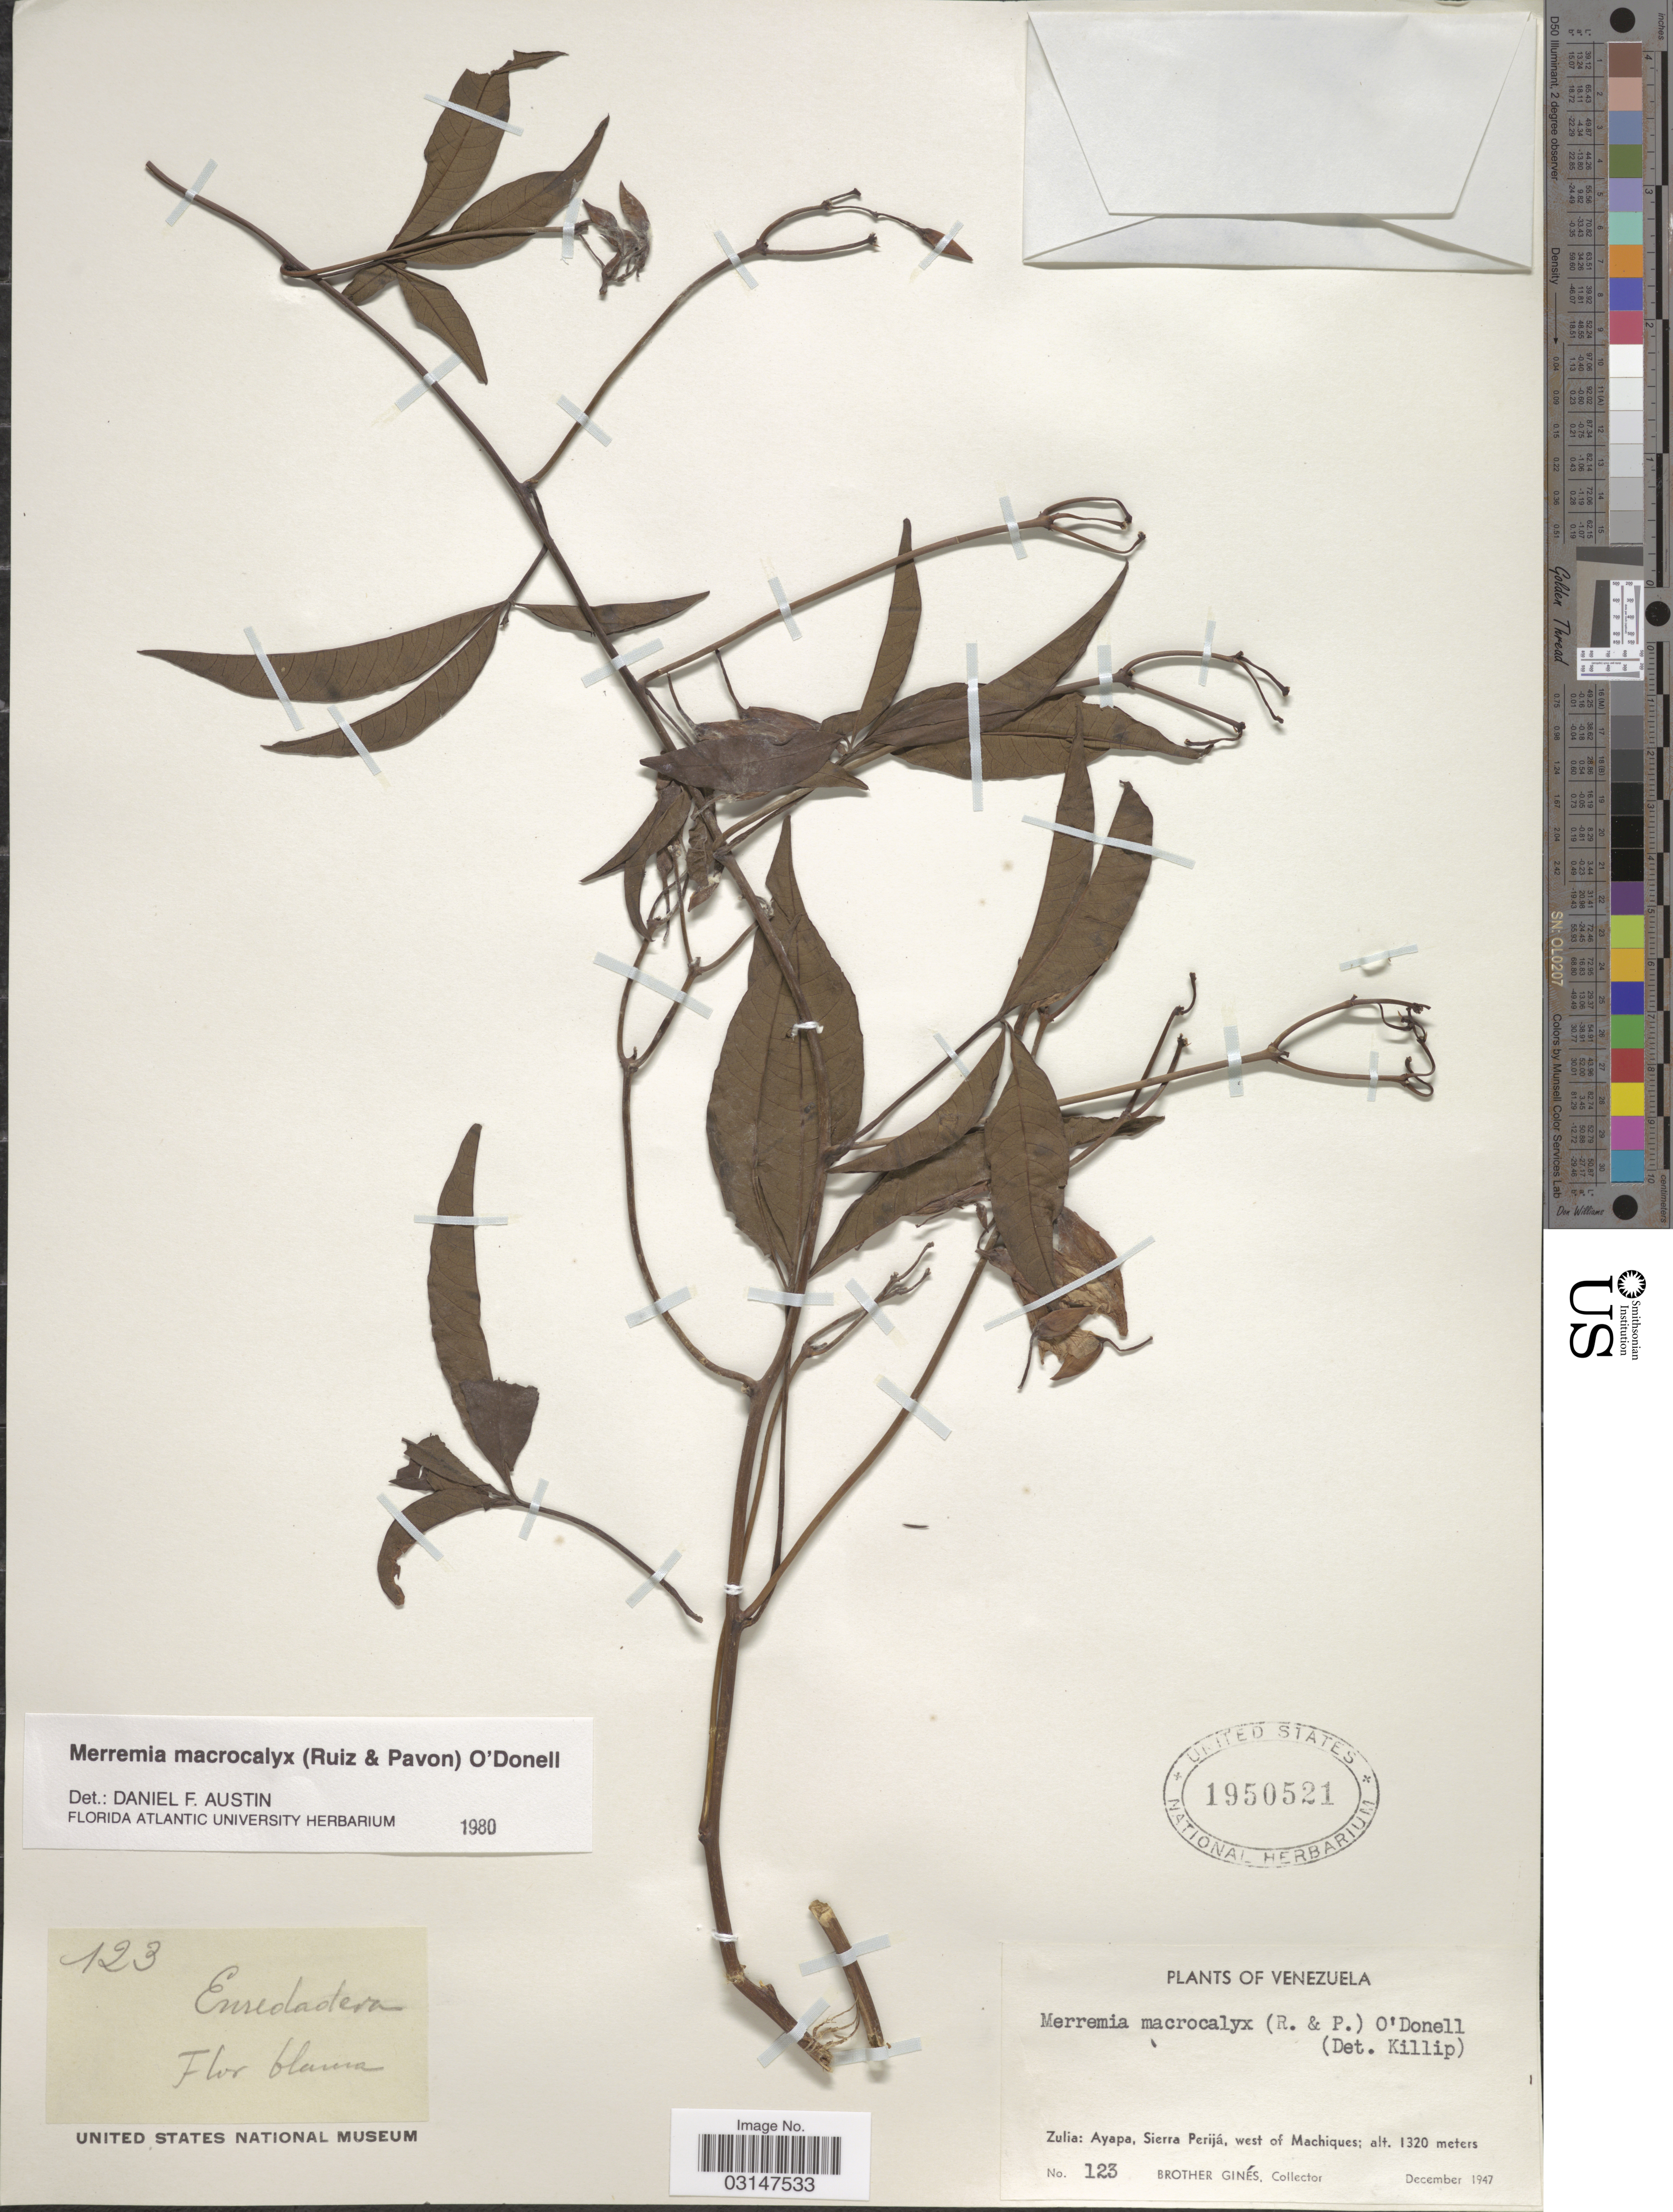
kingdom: Plantae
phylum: Tracheophyta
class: Magnoliopsida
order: Solanales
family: Convolvulaceae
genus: Distimake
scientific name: Distimake macrocalyx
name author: (Ruiz & Pav.) A. R. Simões & Staples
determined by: Strong, Mark T., (BOT), Smithsonian Institution - National Museum of Natural History (UNITED STATES)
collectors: Bro. Gines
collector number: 123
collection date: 1947-12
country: Venezuela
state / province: Zulia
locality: Ayapa, Sierra Perijá, west of Machiques.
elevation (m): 1320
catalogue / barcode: US 1950521